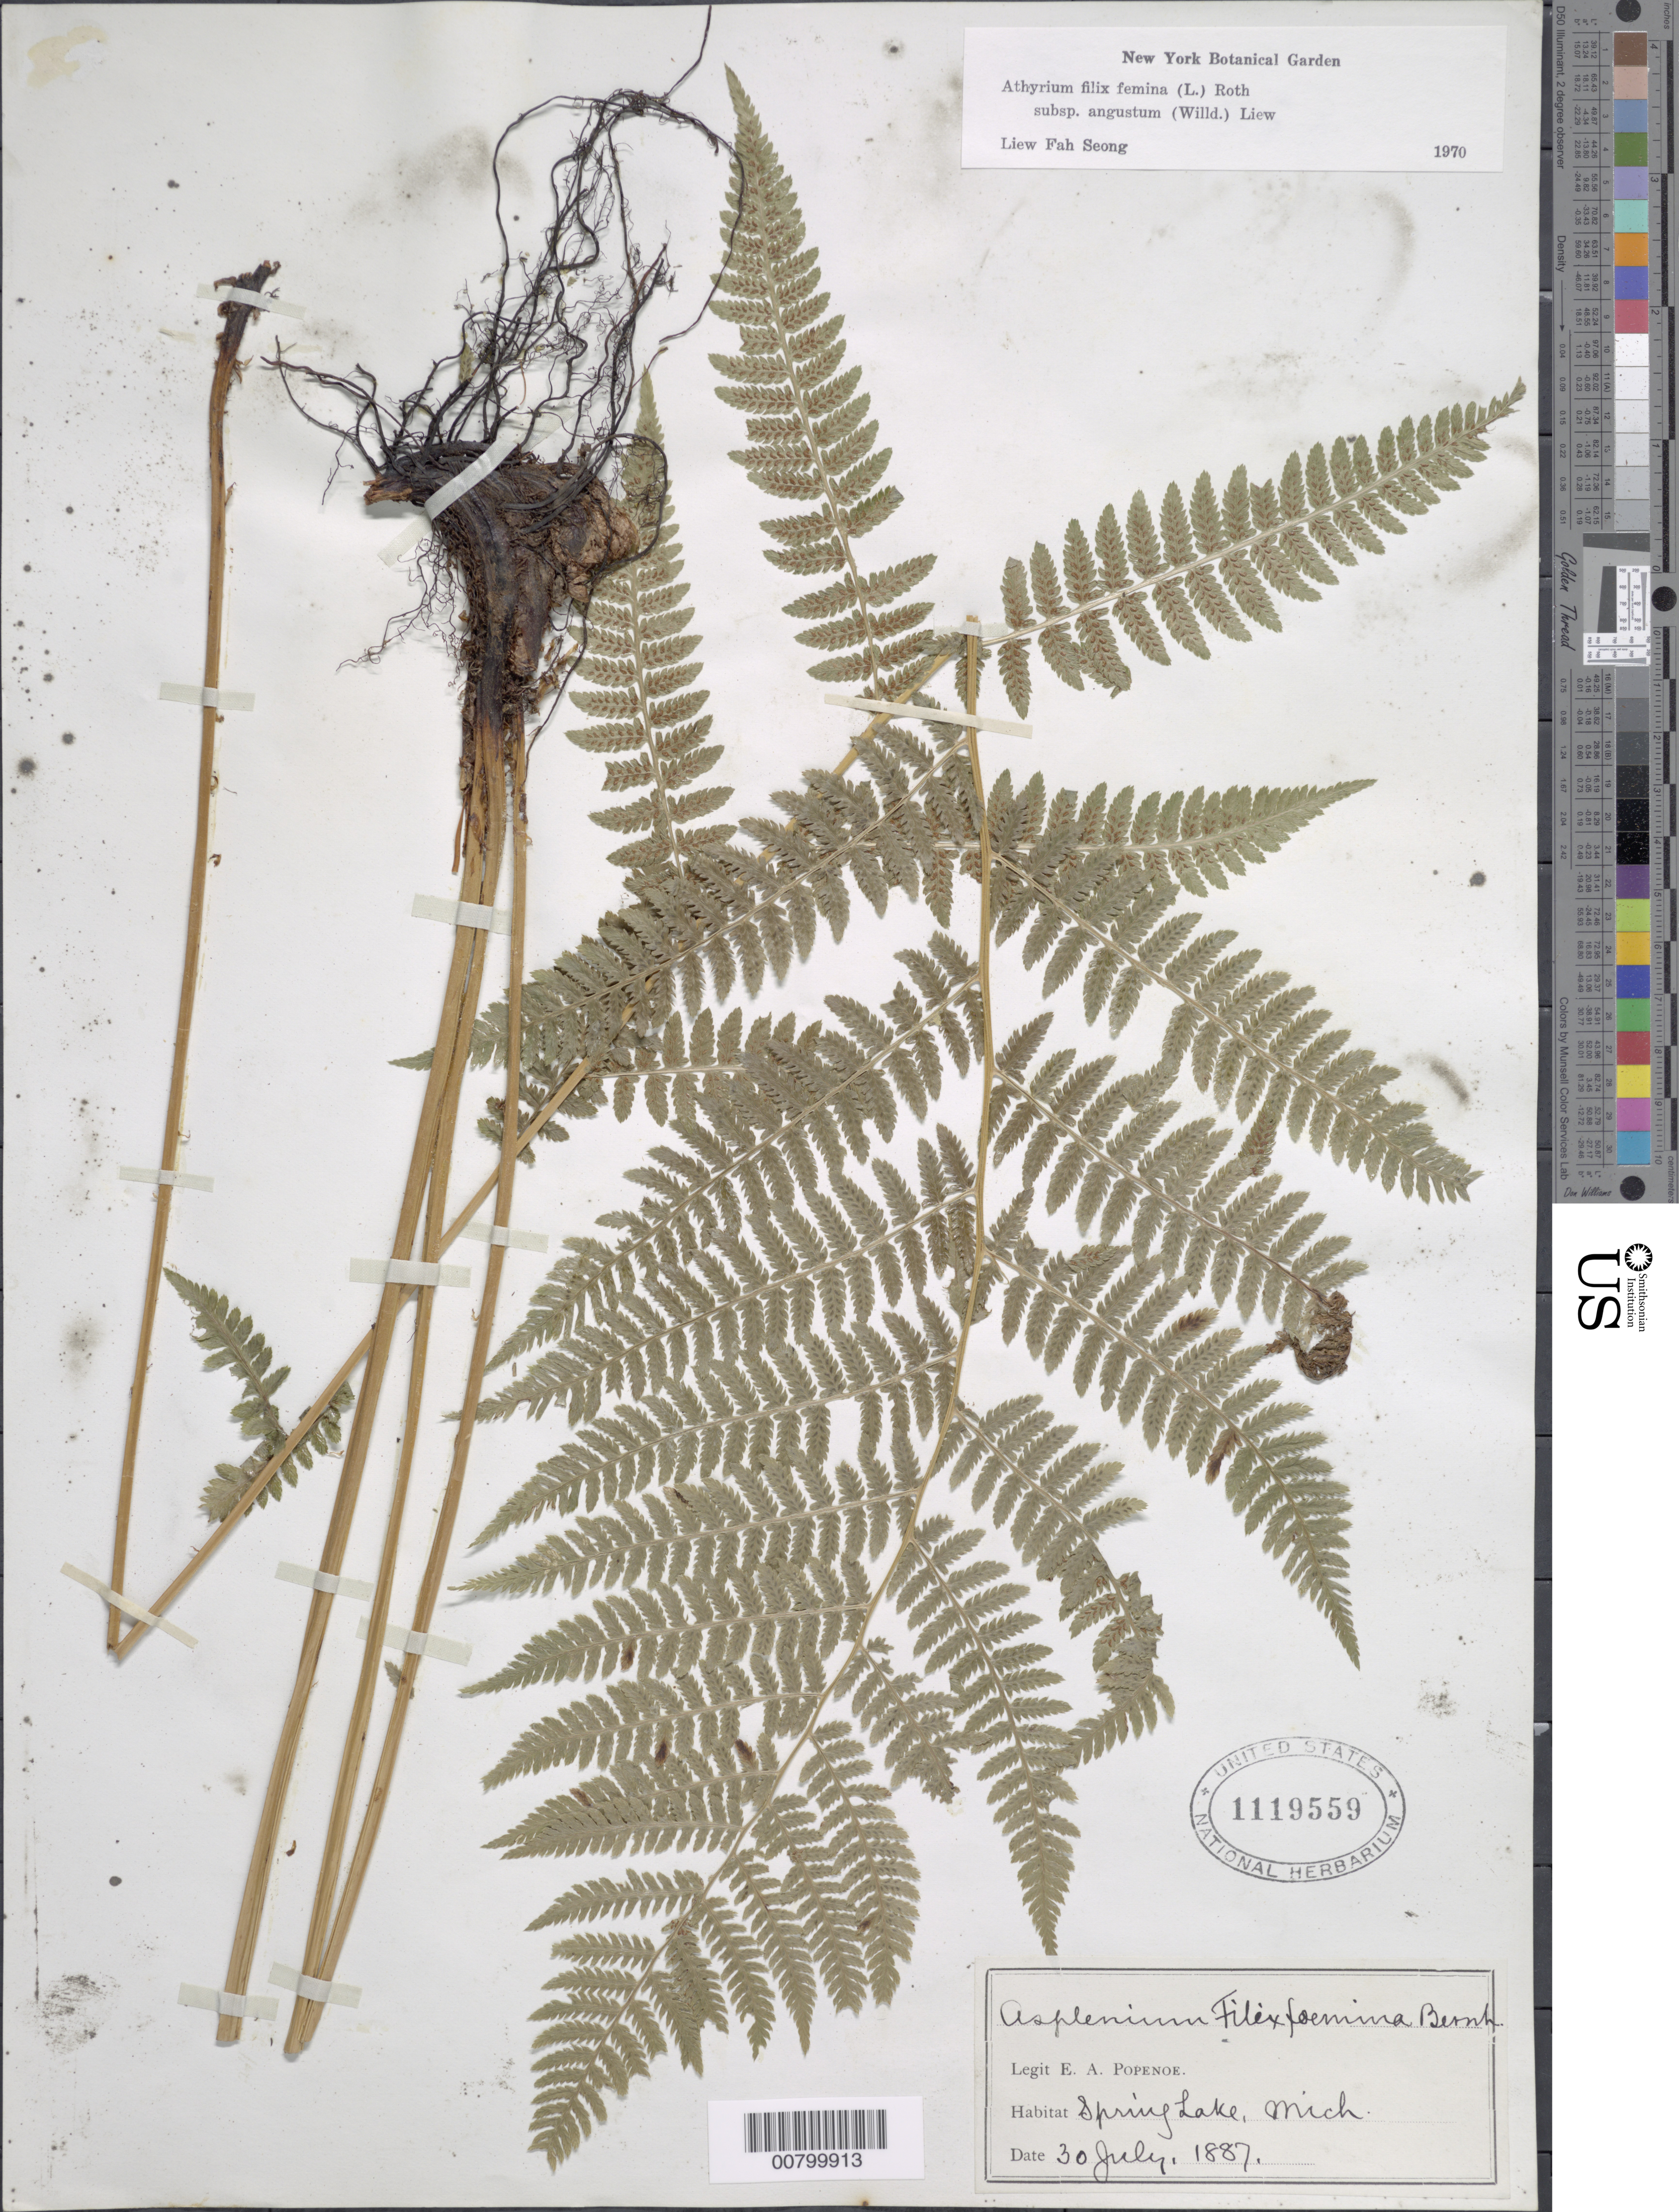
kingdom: Plantae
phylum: Tracheophyta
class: Polypodiopsida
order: Polypodiales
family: Athyriaceae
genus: Athyrium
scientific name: Athyrium filix-femina subsp. angustatum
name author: (Willd.) R.T. Clausen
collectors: E. A. Popenoe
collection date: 1887-07-30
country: United States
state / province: Michigan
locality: Spring Lake, Mich.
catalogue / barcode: US 1119559